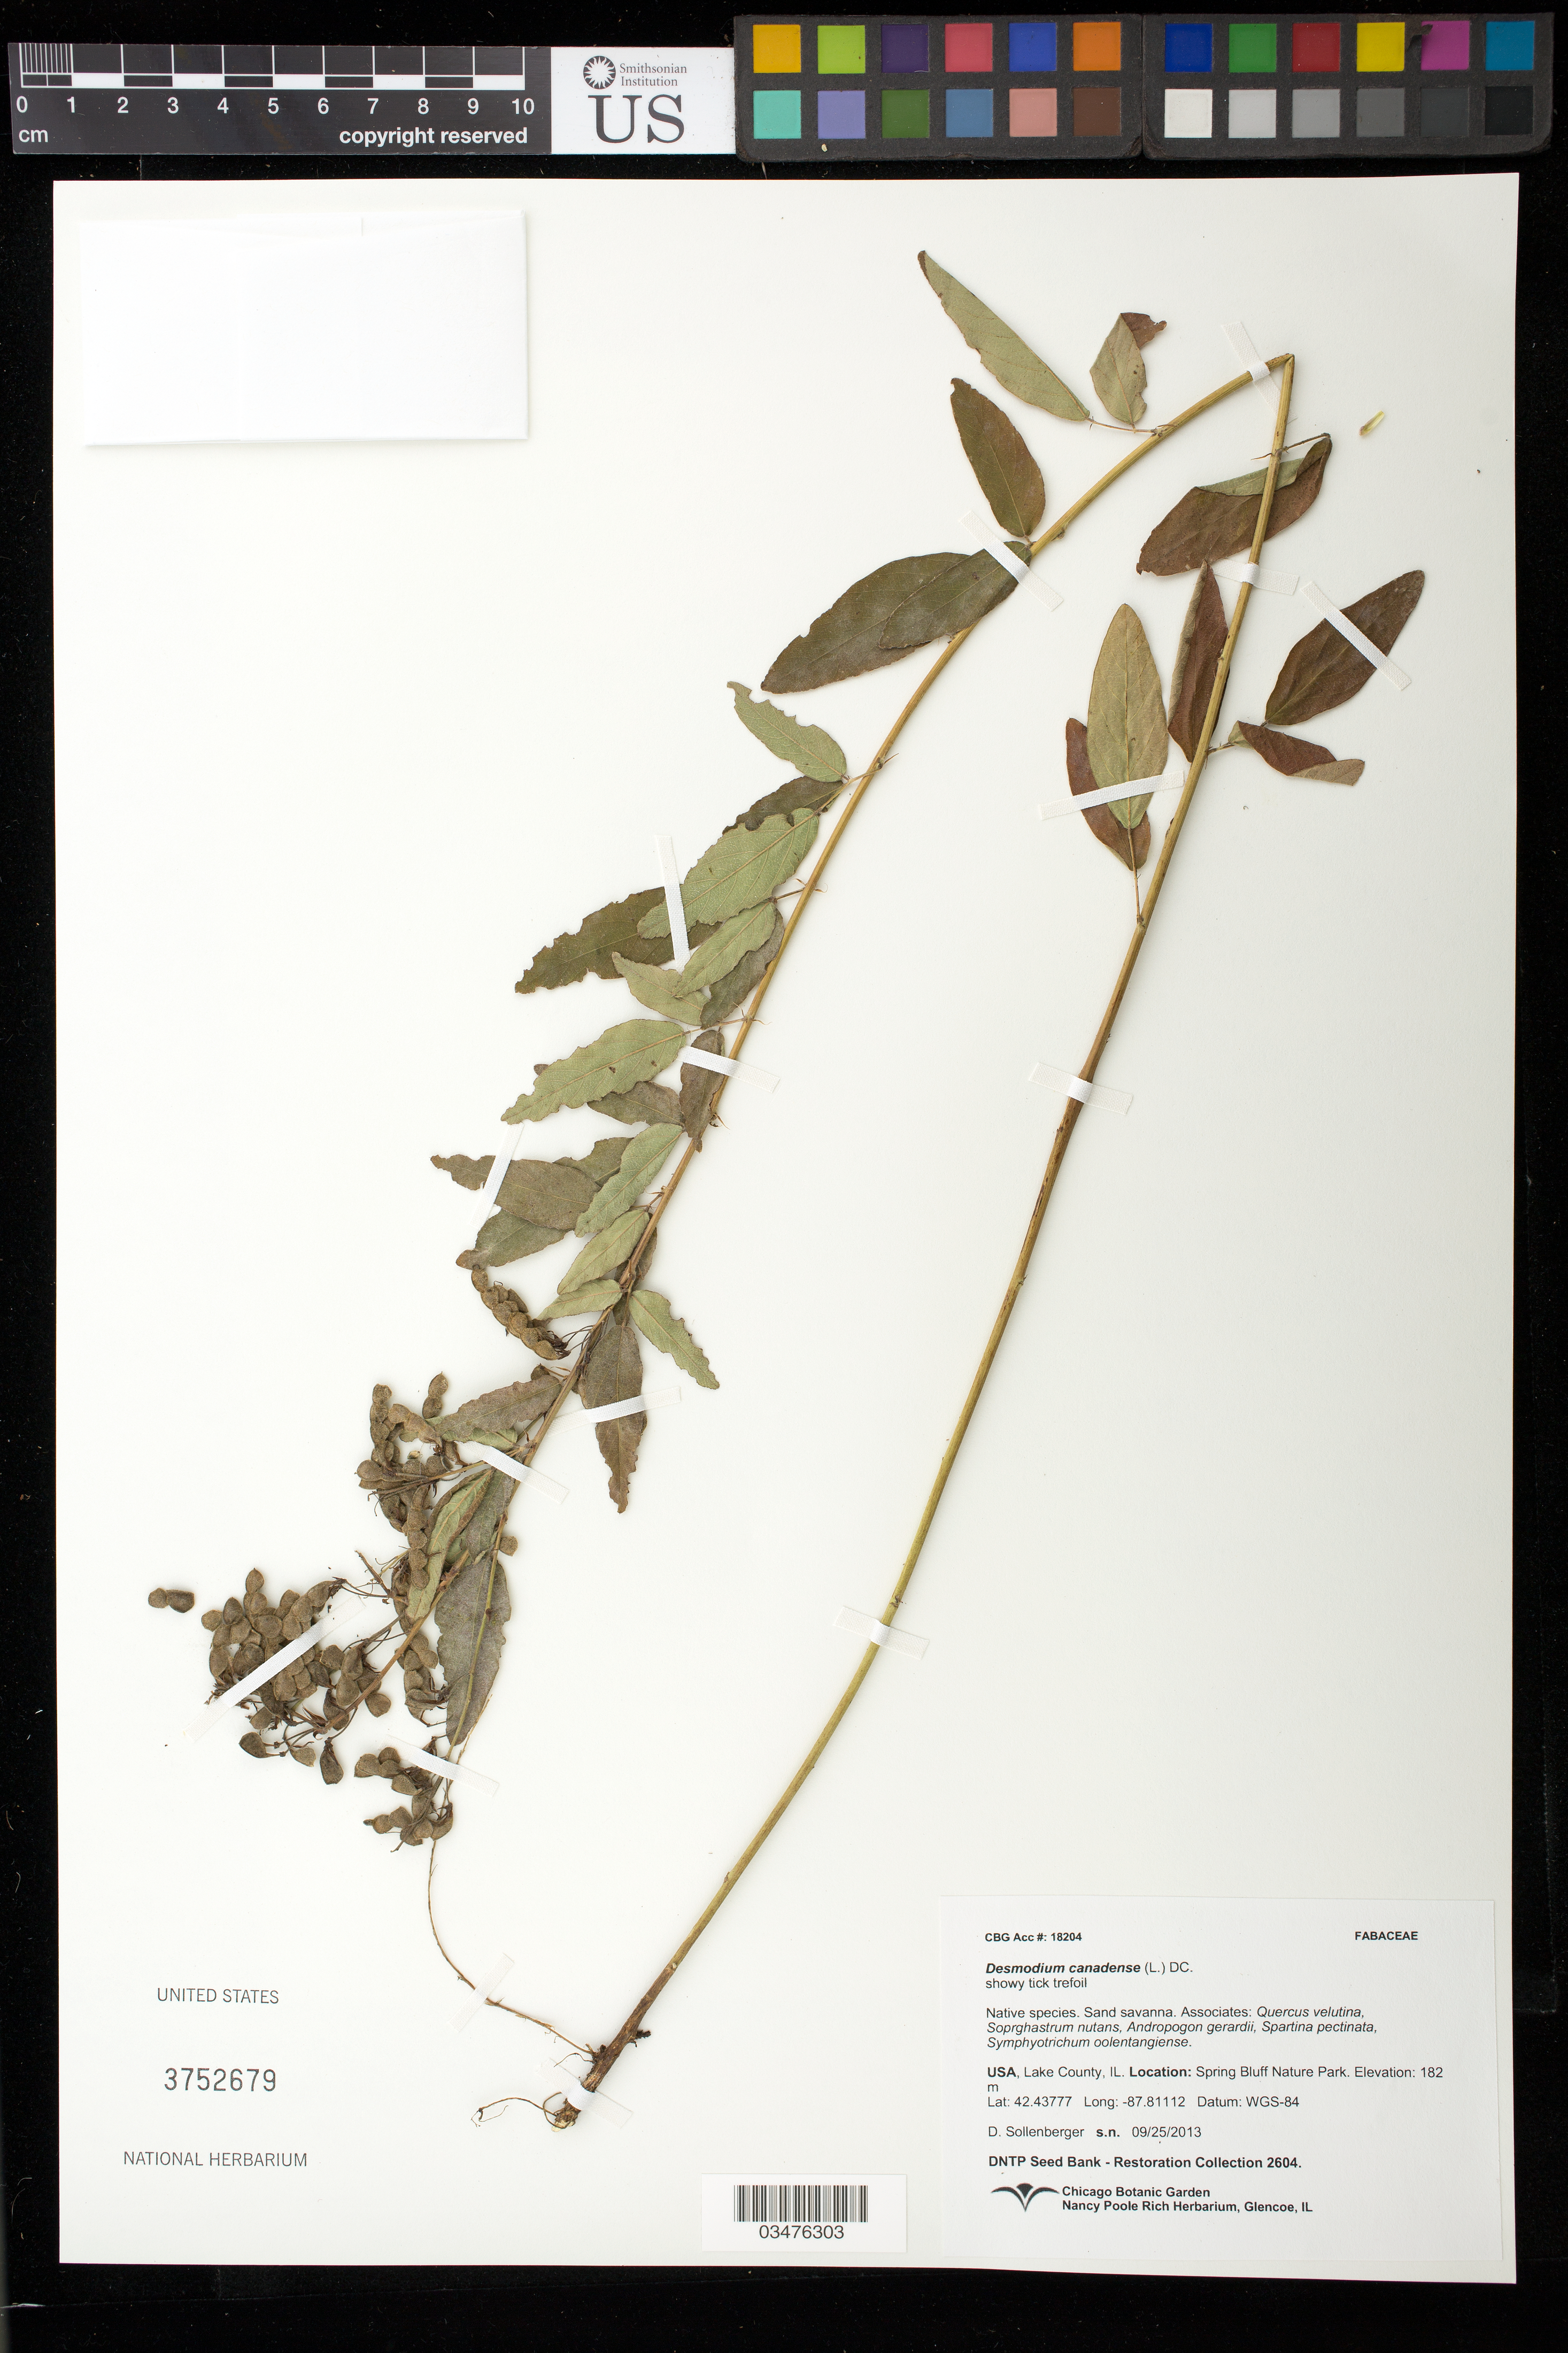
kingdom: Plantae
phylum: Tracheophyta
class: Magnoliopsida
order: Fabales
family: Fabaceae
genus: Desmodium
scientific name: Desmodium canadense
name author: (L.) DC.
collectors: D. Sollenberger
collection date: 2013-09-25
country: United States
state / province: Illinois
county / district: Lake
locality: Spring Bluff Nature Park.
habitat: Sand savanna. With Quercus velutina, Andropogon gerardii, ect.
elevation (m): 182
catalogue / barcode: US 3752679